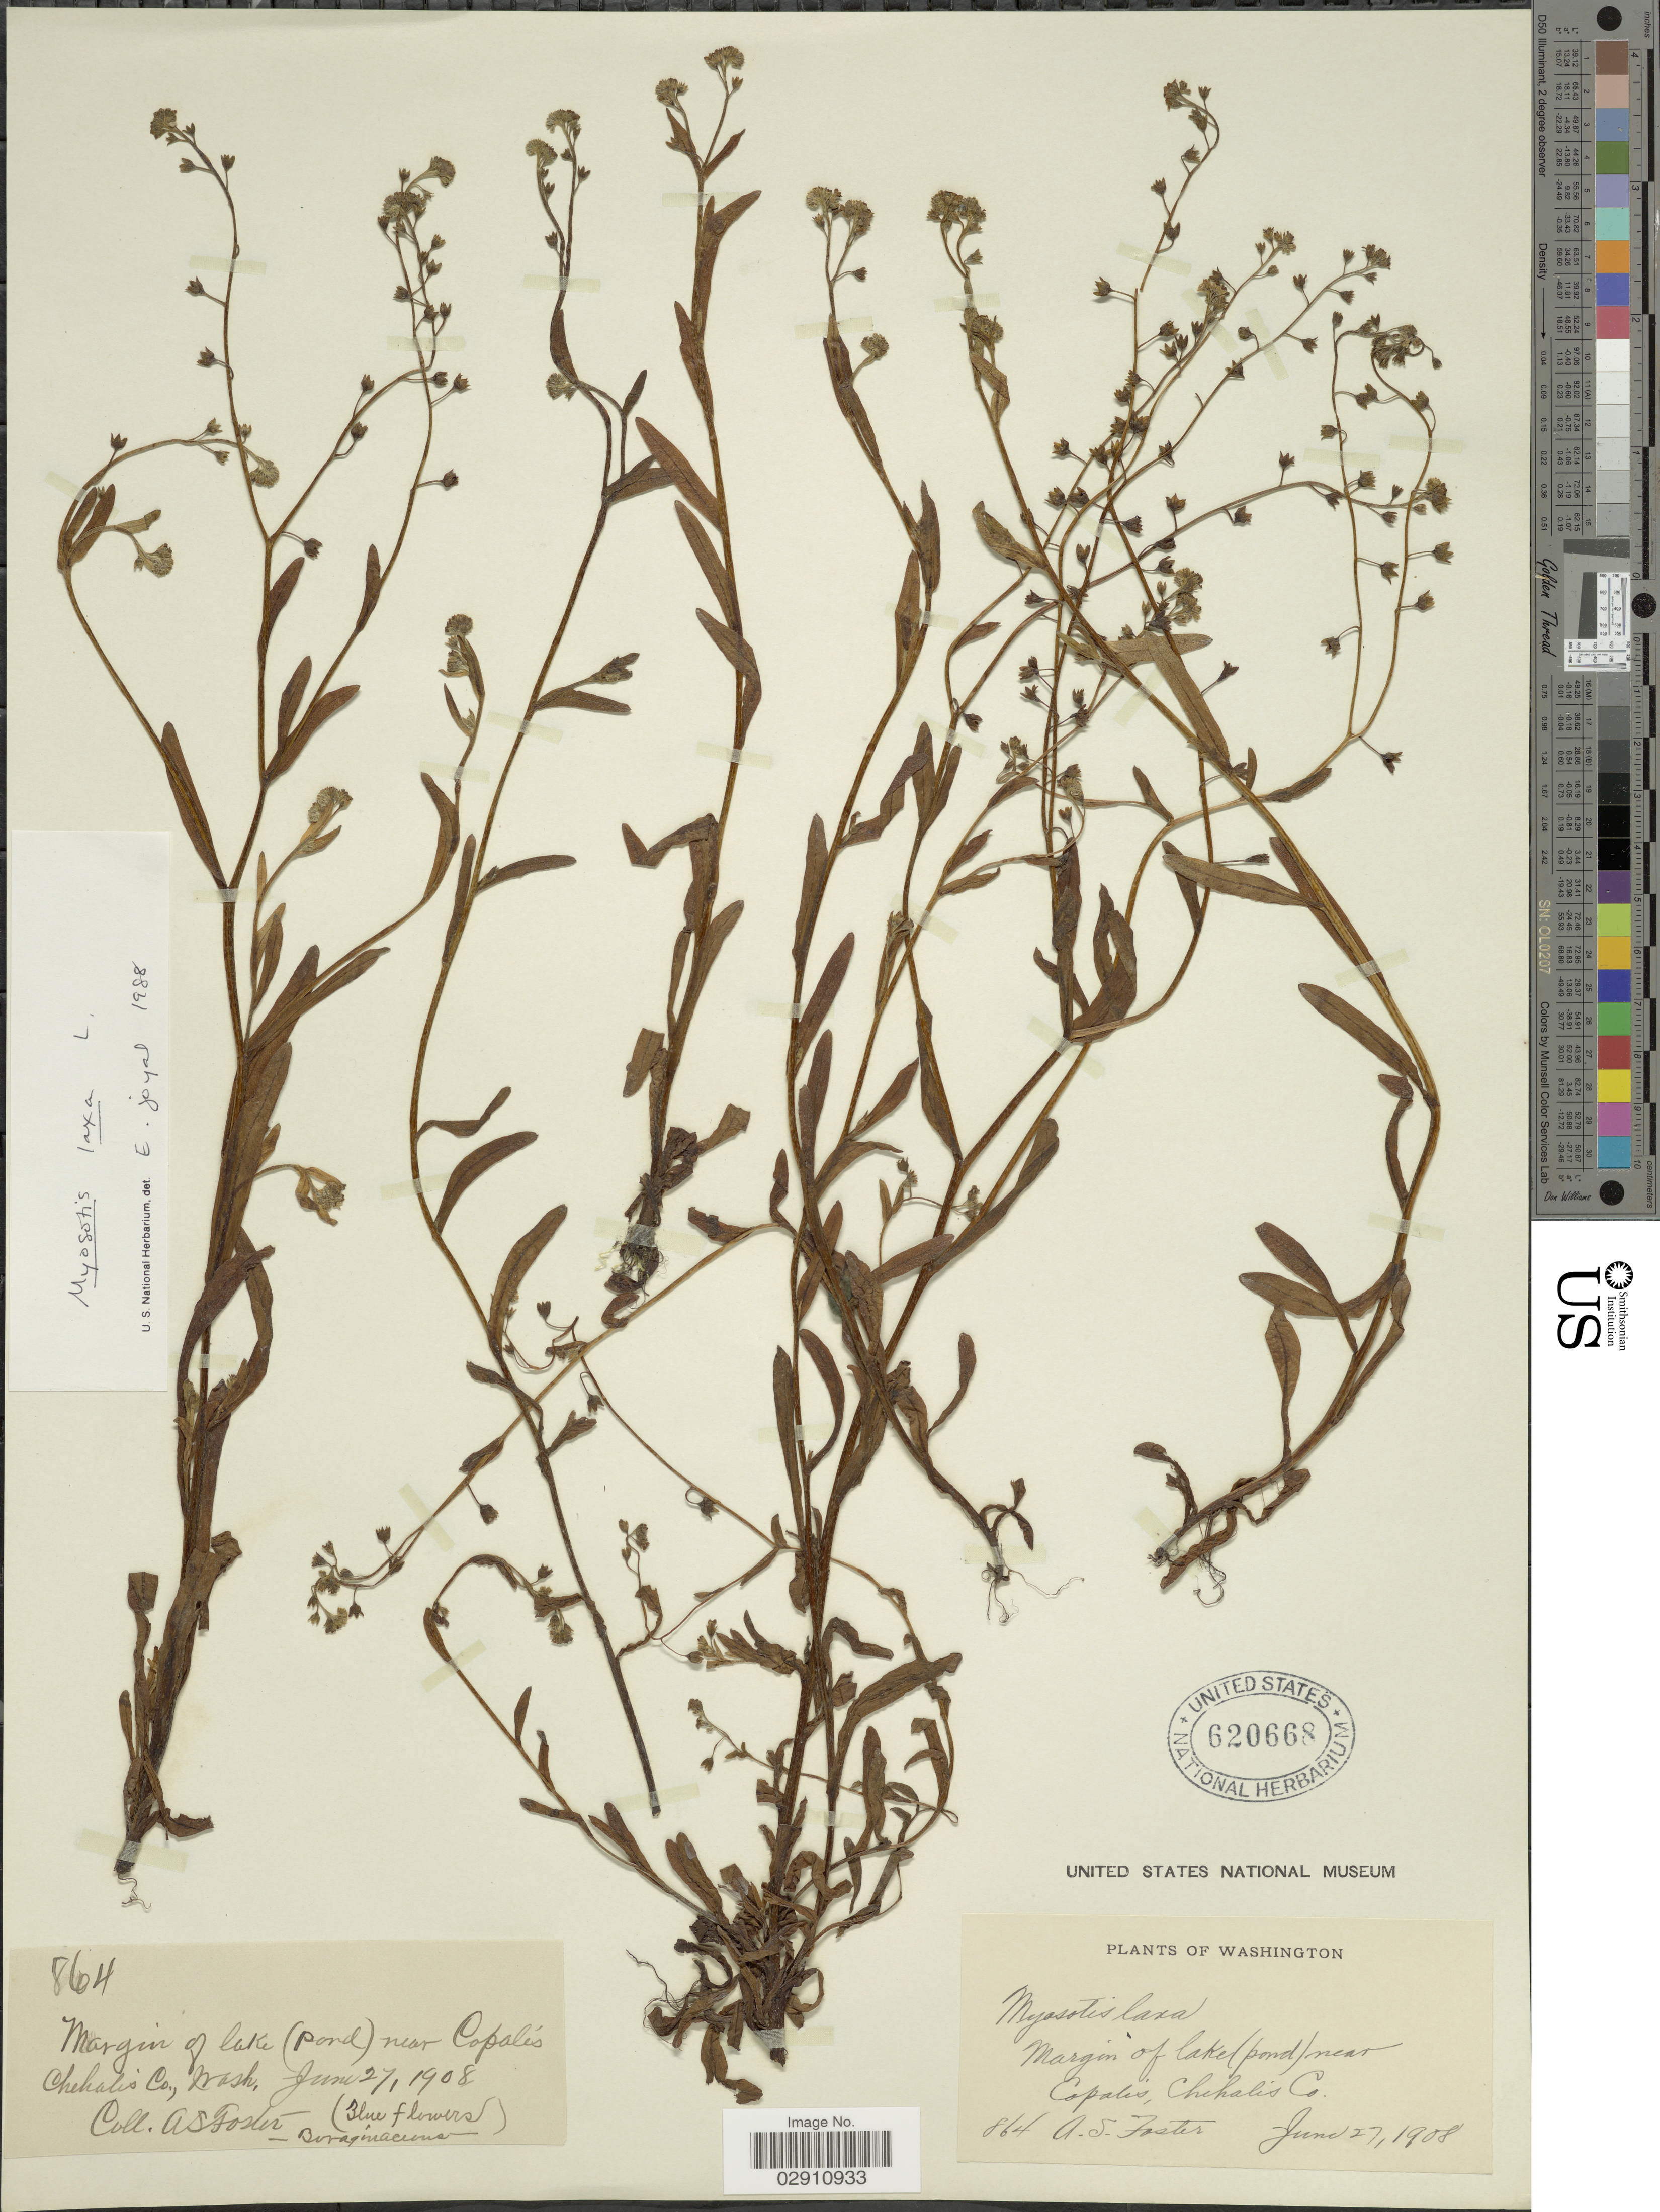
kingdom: Plantae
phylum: Tracheophyta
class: Magnoliopsida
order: Boraginales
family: Boraginaceae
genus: Myosotis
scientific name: Myosotis laxa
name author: F. Lehm.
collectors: A. S. Foster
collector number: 864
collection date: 1908-06-27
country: United States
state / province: Washington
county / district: Grays Harbor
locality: Margin of lake (pond) near Copalis, Chehalis Co., Wash.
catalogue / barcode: US 620668